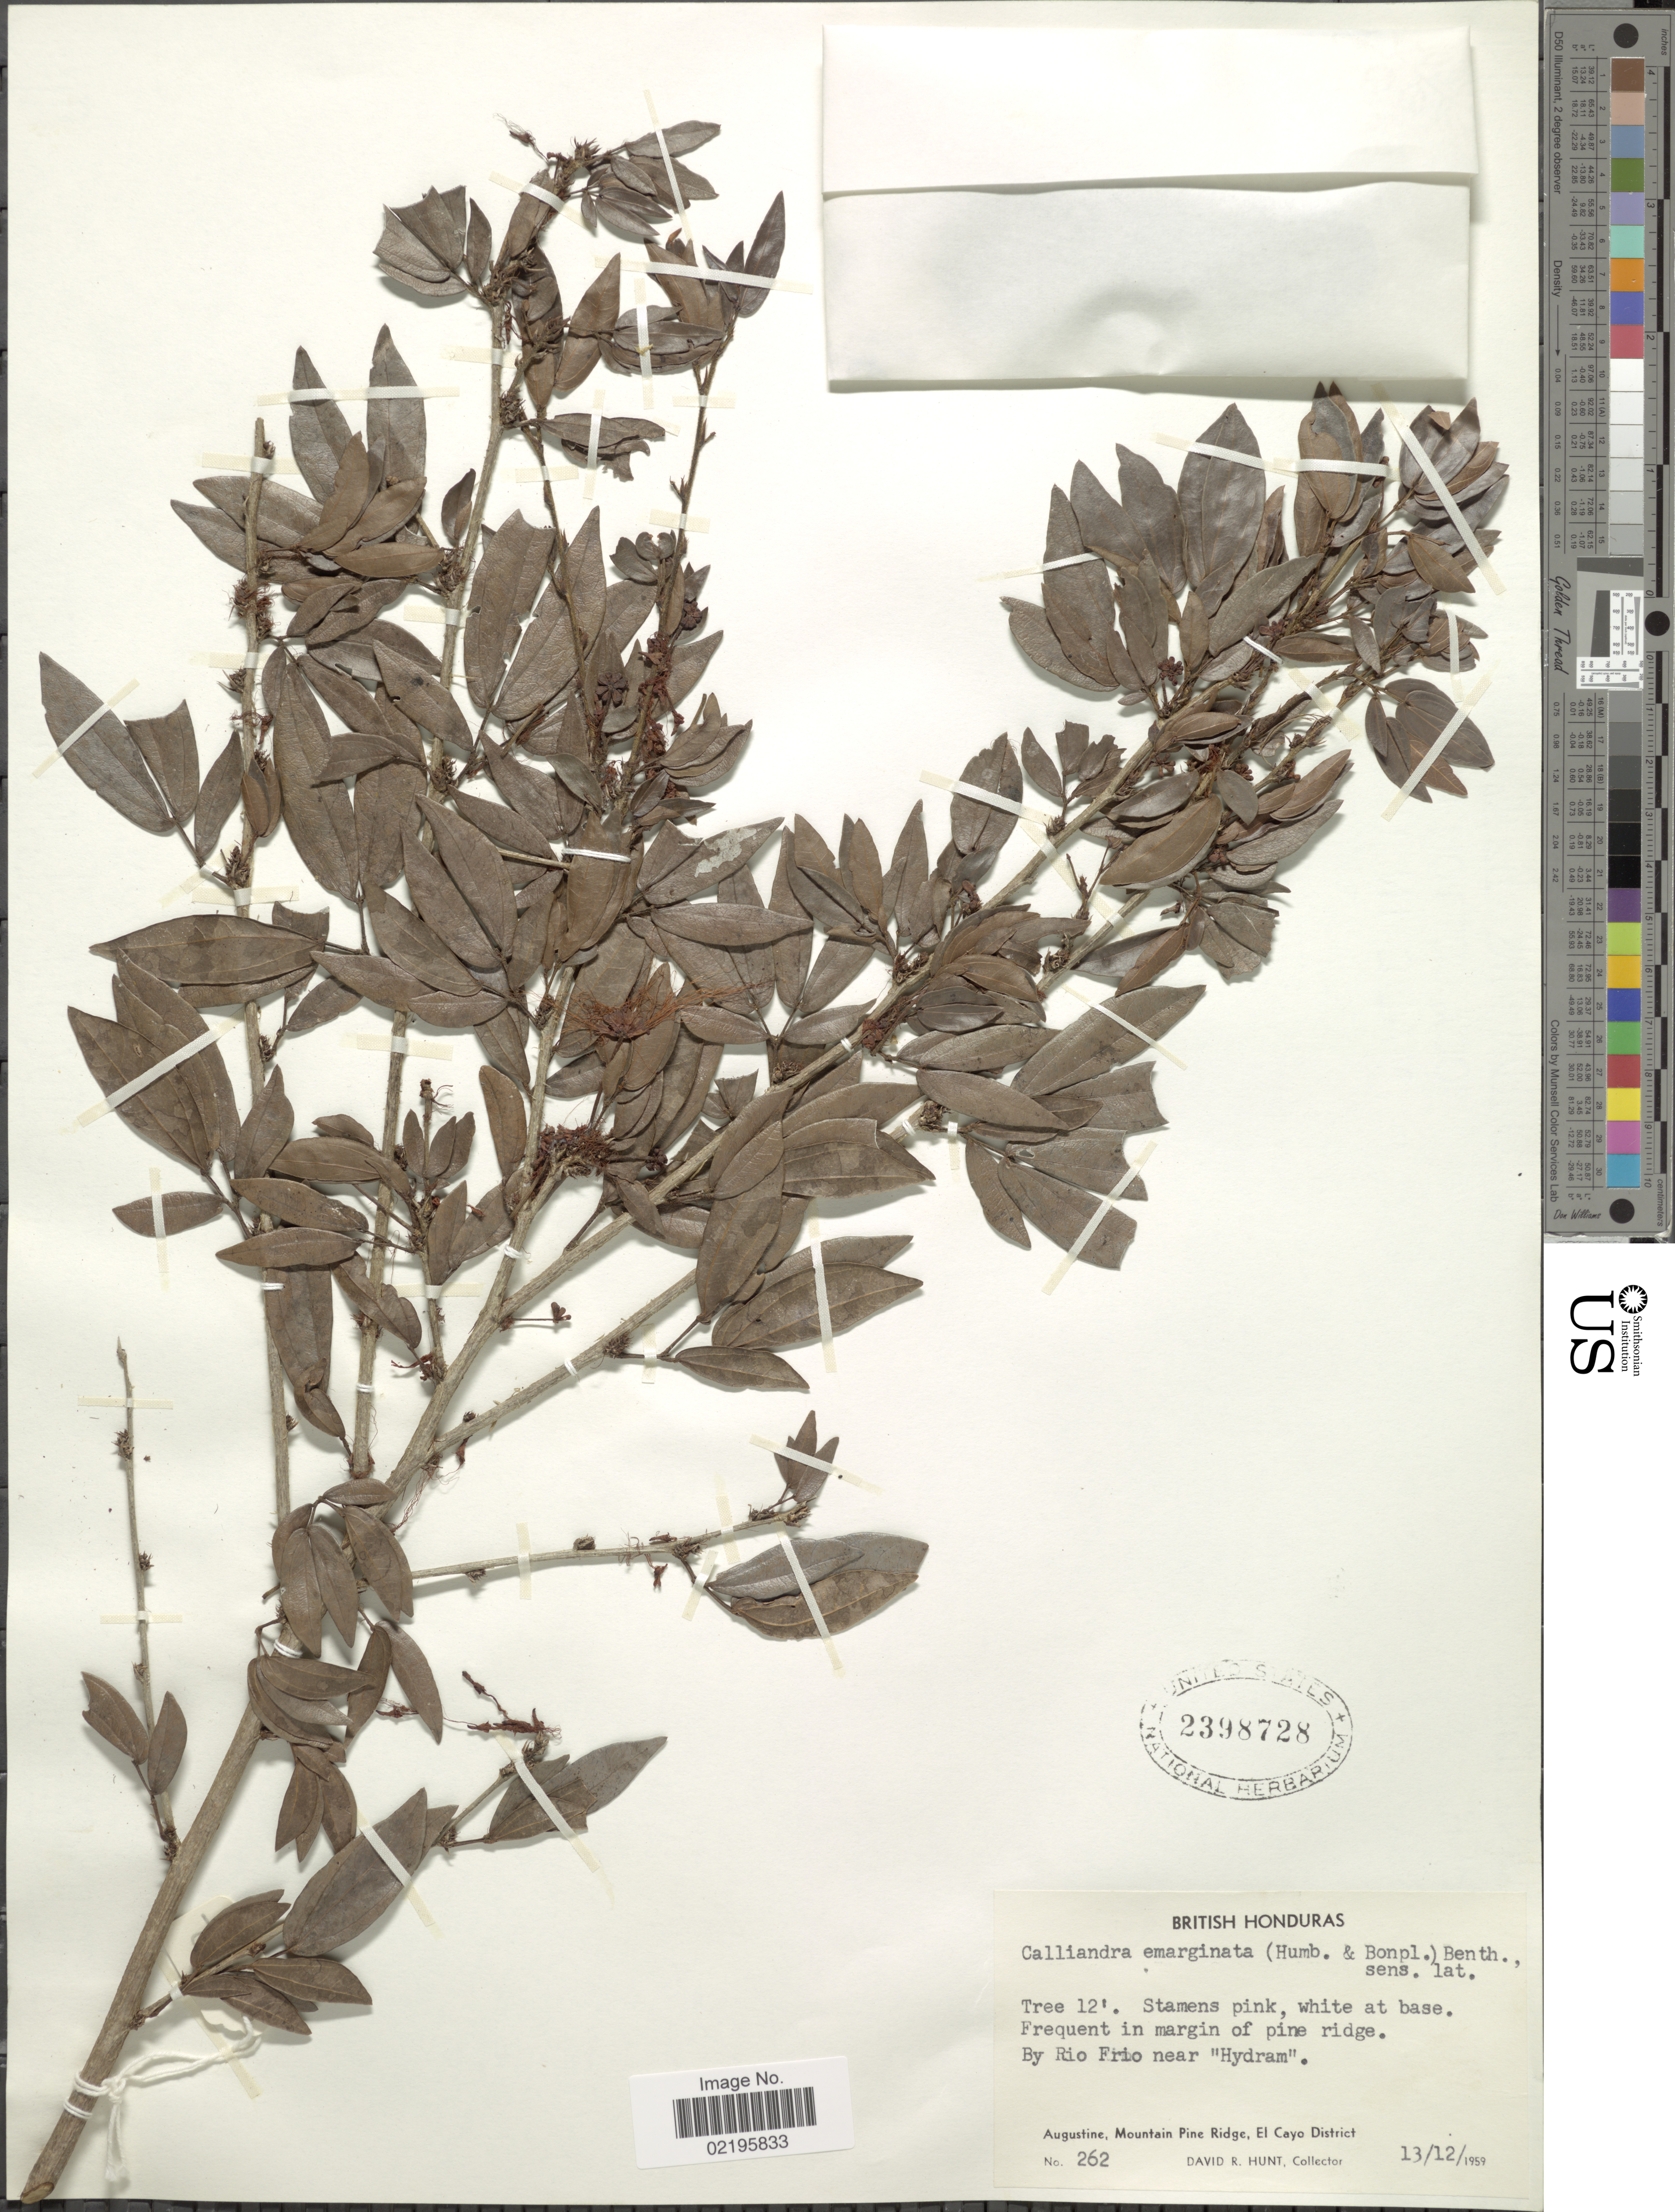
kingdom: Plantae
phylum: Tracheophyta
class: Magnoliopsida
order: Fabales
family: Fabaceae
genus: Calliandra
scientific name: Calliandra emarginata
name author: (Willd.) Benth.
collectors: D. R. Hunt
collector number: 262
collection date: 1959-12-31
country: Belize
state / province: Cayo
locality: British Honduras, By Rio Frio near "Hydram", Augustine, Mountain Pine Ridge, El Cayo District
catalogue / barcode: US 2398728